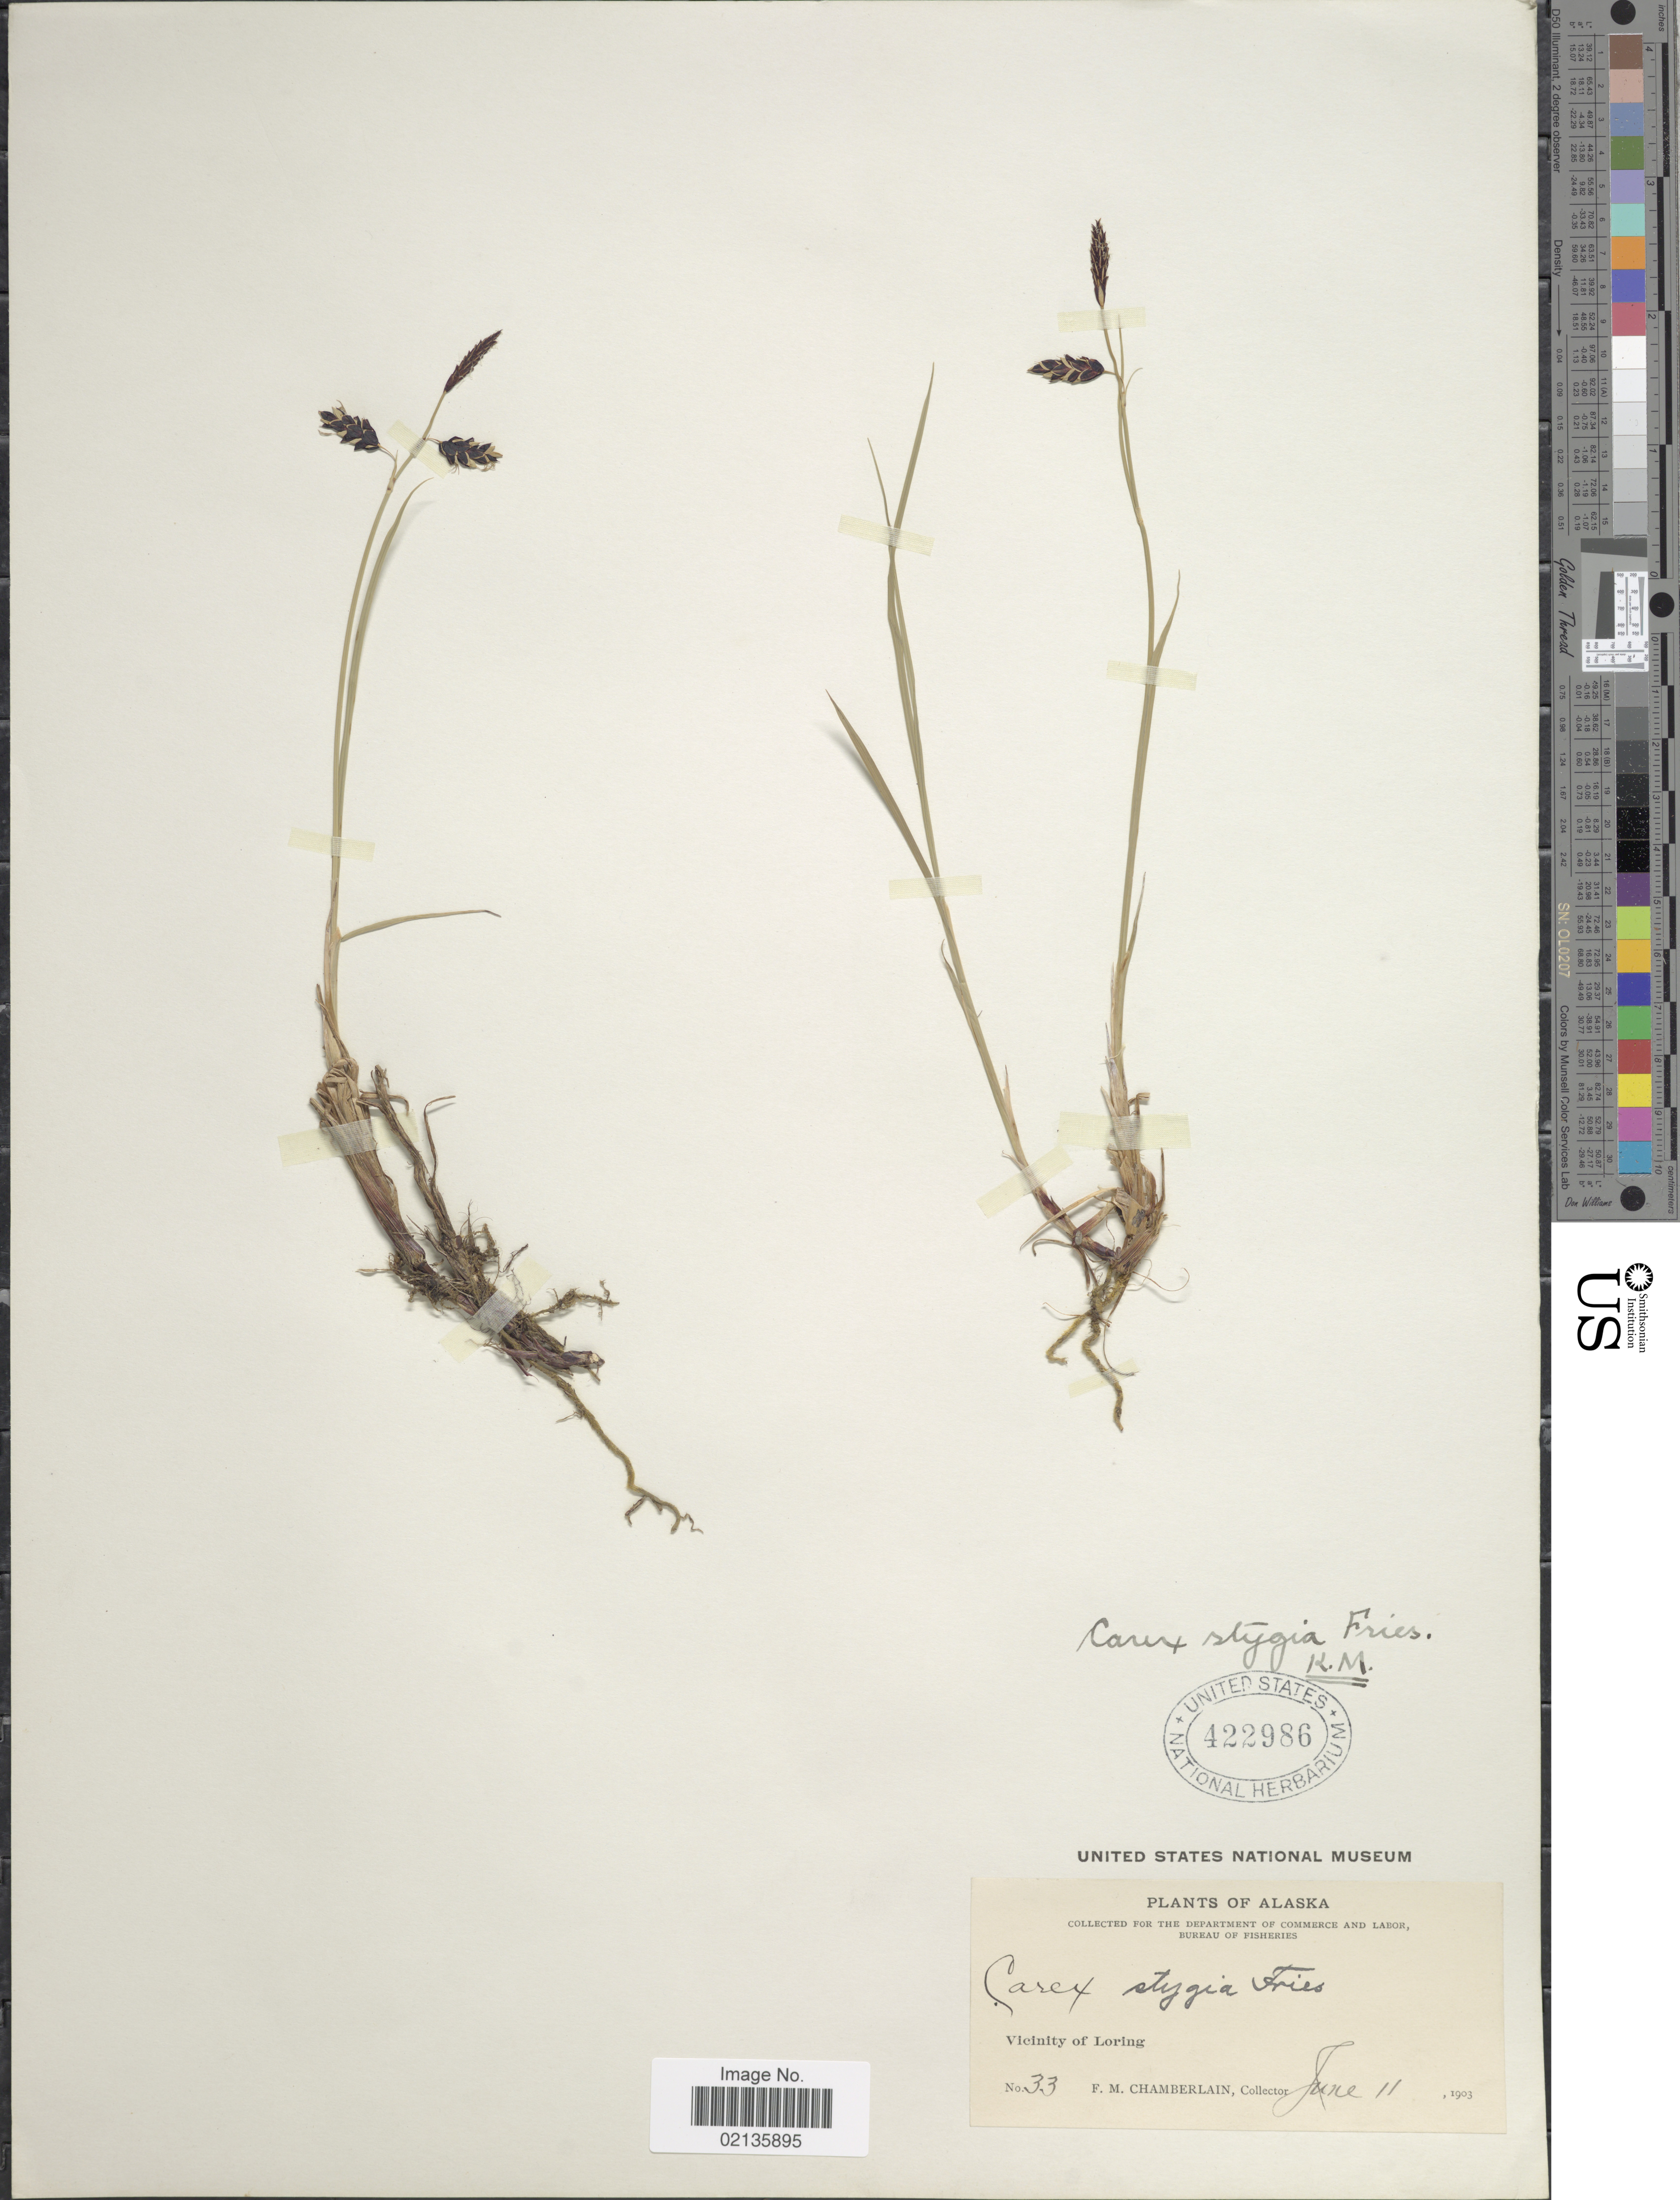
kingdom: Plantae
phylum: Tracheophyta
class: Liliopsida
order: Poales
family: Cyperaceae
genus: Carex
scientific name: Carex x stygia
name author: Fr.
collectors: F. Chamberlain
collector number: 33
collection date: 1903-06-11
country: United States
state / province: Alaska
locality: Vicinity of Loring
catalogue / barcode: US 422986